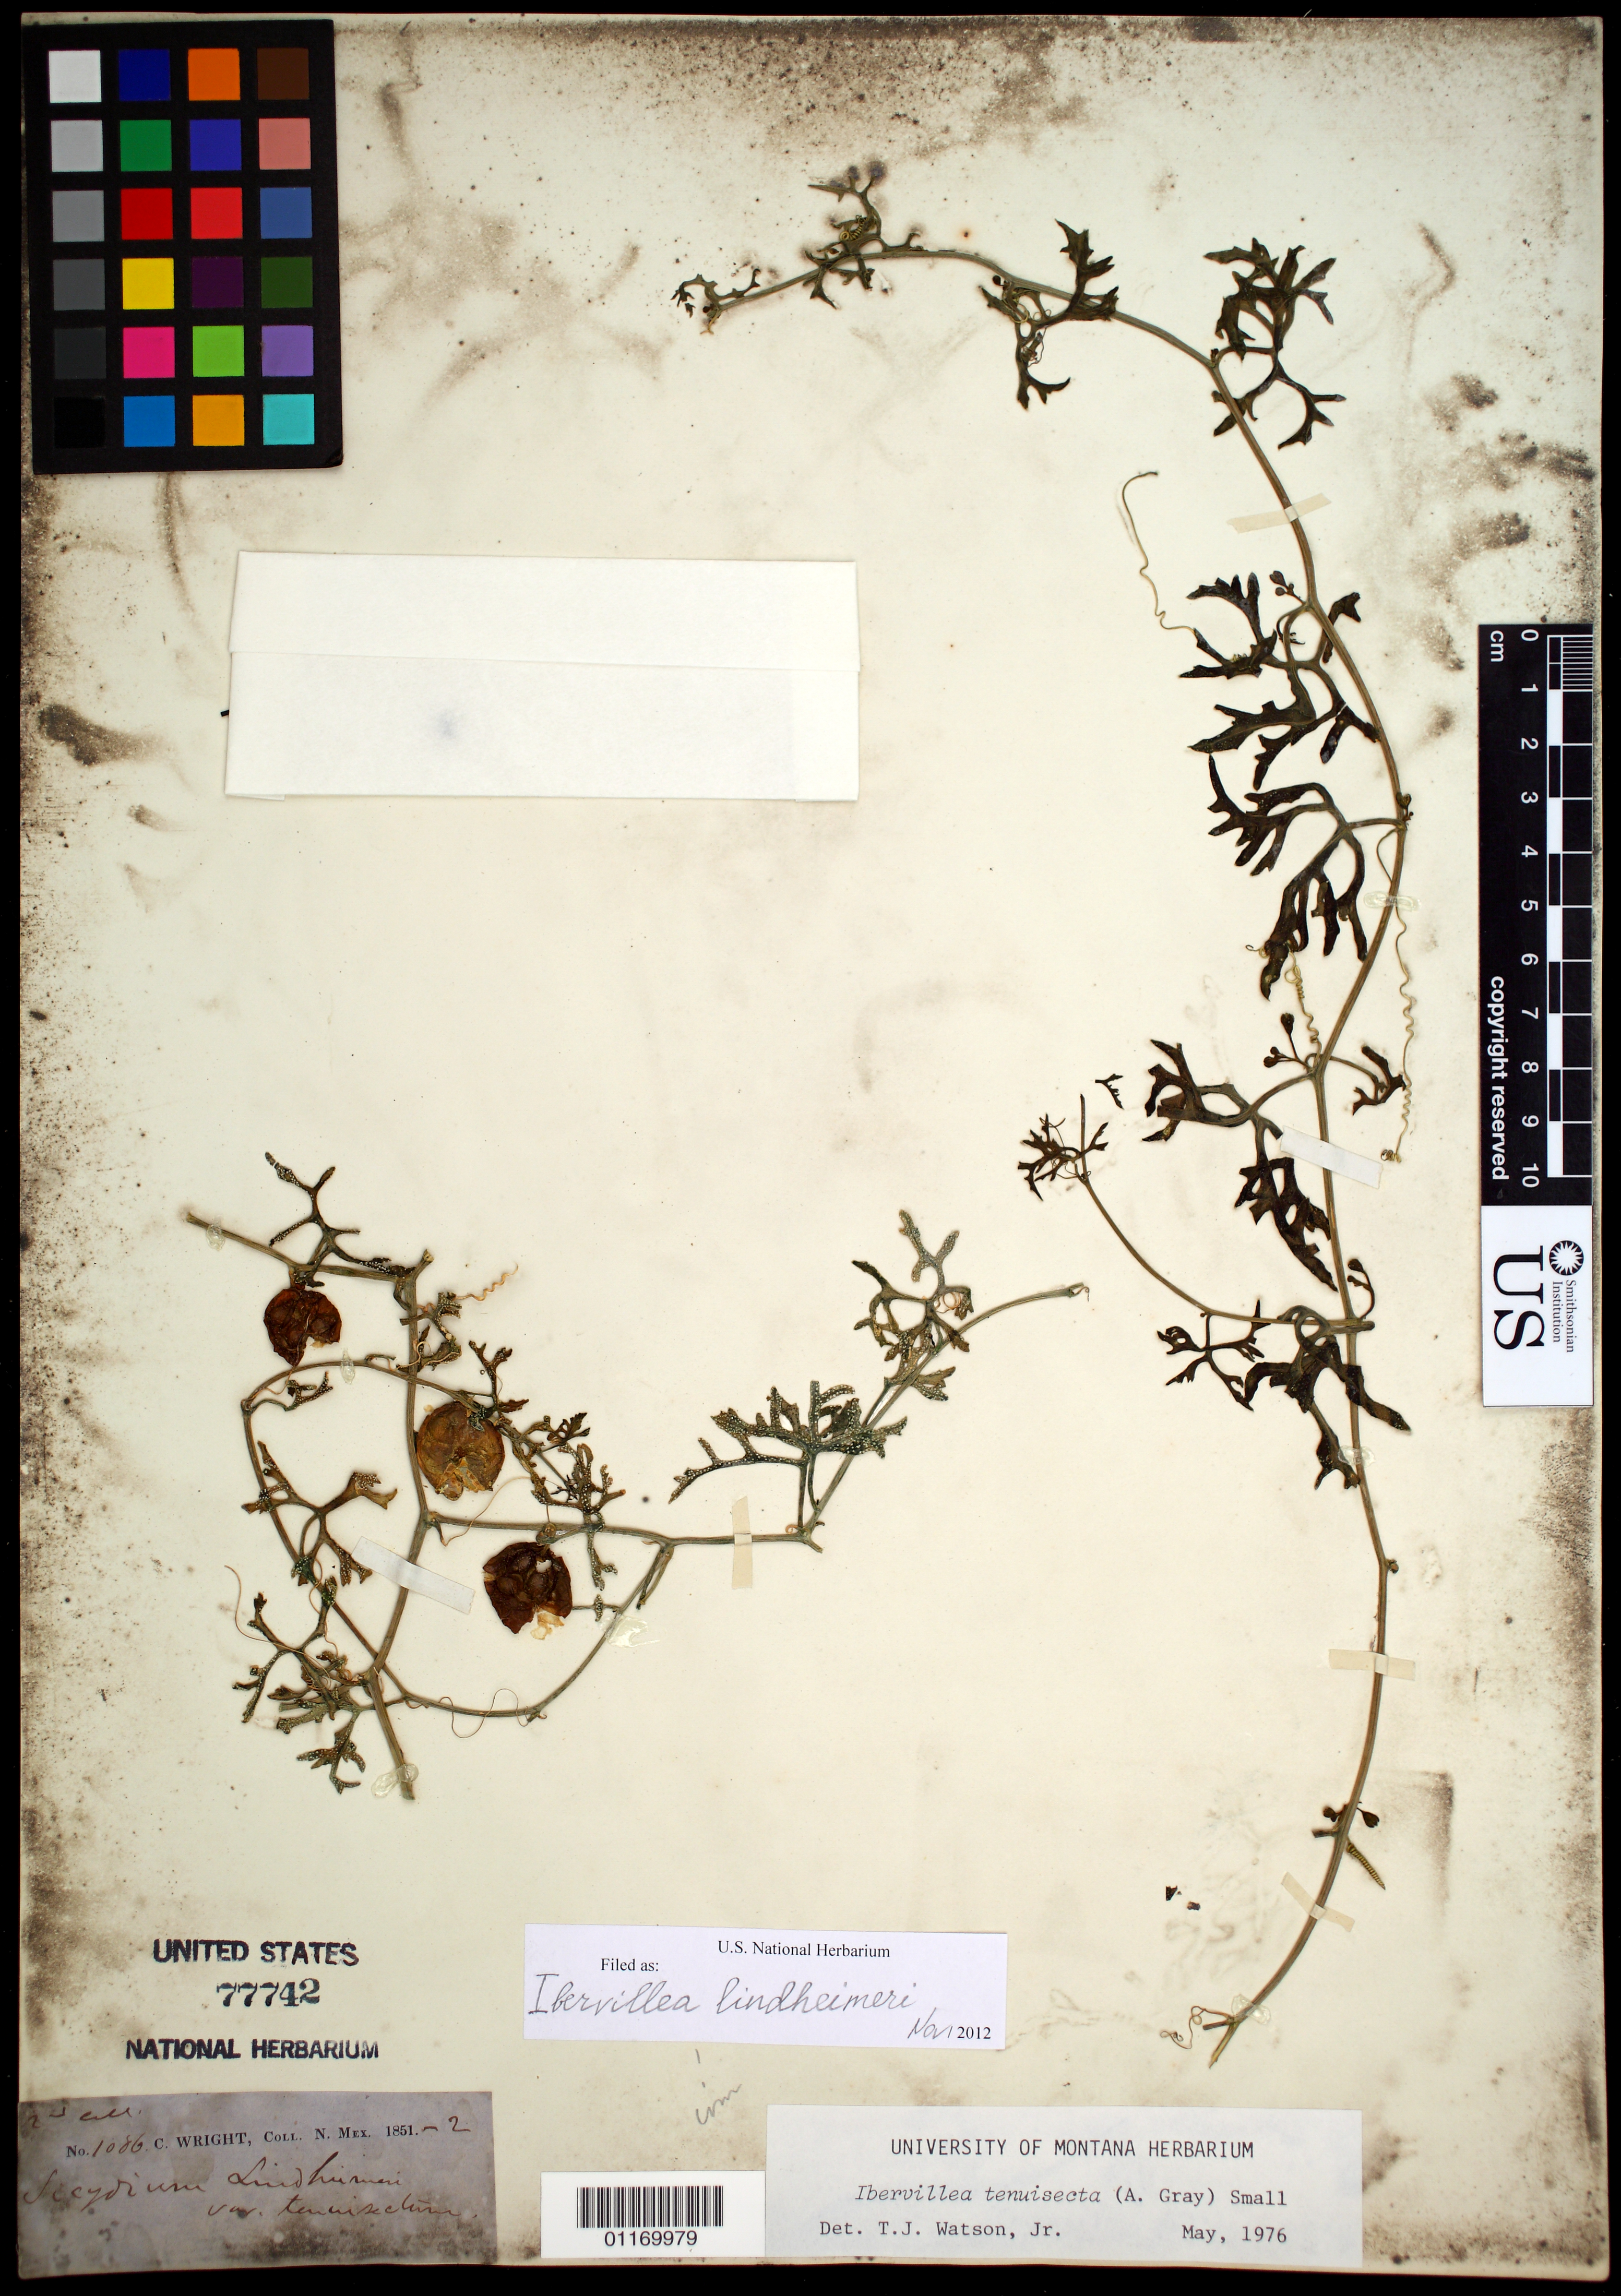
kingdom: Plantae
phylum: Tracheophyta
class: Magnoliopsida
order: Cucurbitales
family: Cucurbitaceae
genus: Ibervillea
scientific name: Ibervillea lindheimeri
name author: (A. Gray) Greene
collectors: C. Wright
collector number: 1086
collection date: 1851/1852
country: United States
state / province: New Mexico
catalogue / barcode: US 77742